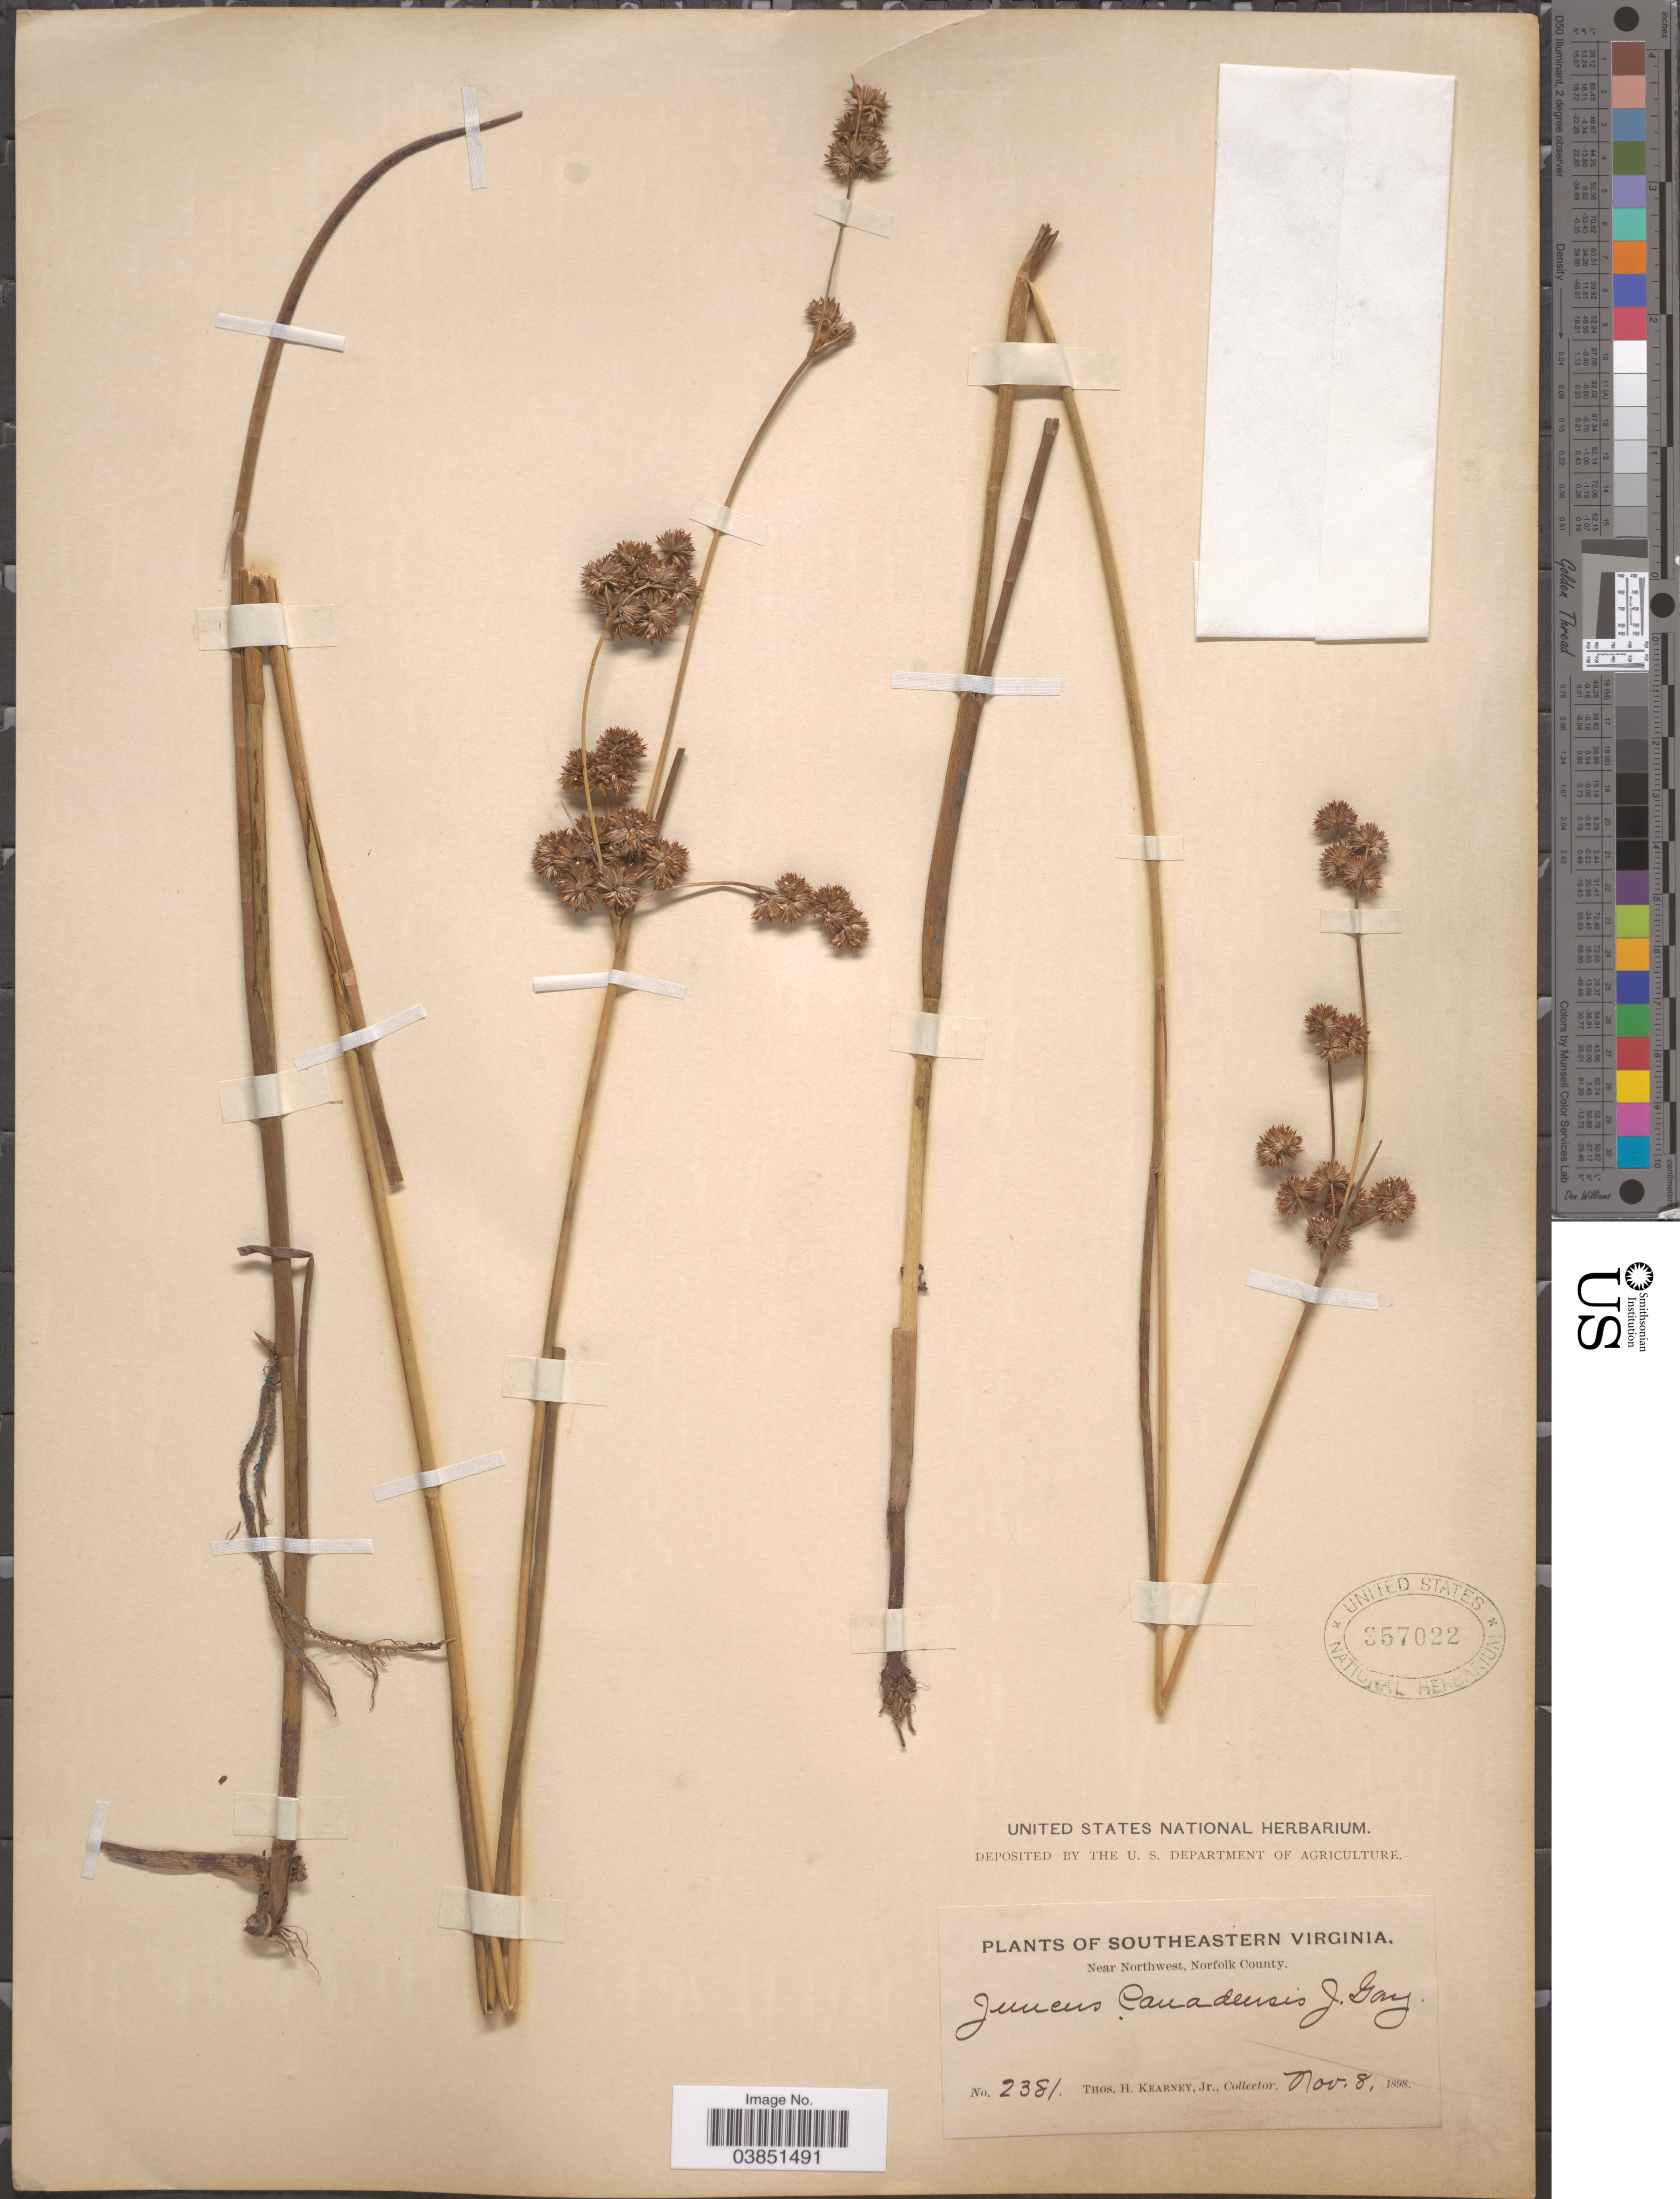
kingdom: Plantae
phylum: Tracheophyta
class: Liliopsida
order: Poales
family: Juncaceae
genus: Juncus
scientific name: Juncus canadensis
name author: J. Gay ex Laharpe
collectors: T. H. Kearney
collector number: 2381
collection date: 1898-11-08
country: United States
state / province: Virginia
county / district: City of Chesapeake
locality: Southeastern Virginia. Near Northwest, Norfolk County.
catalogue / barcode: US 357022